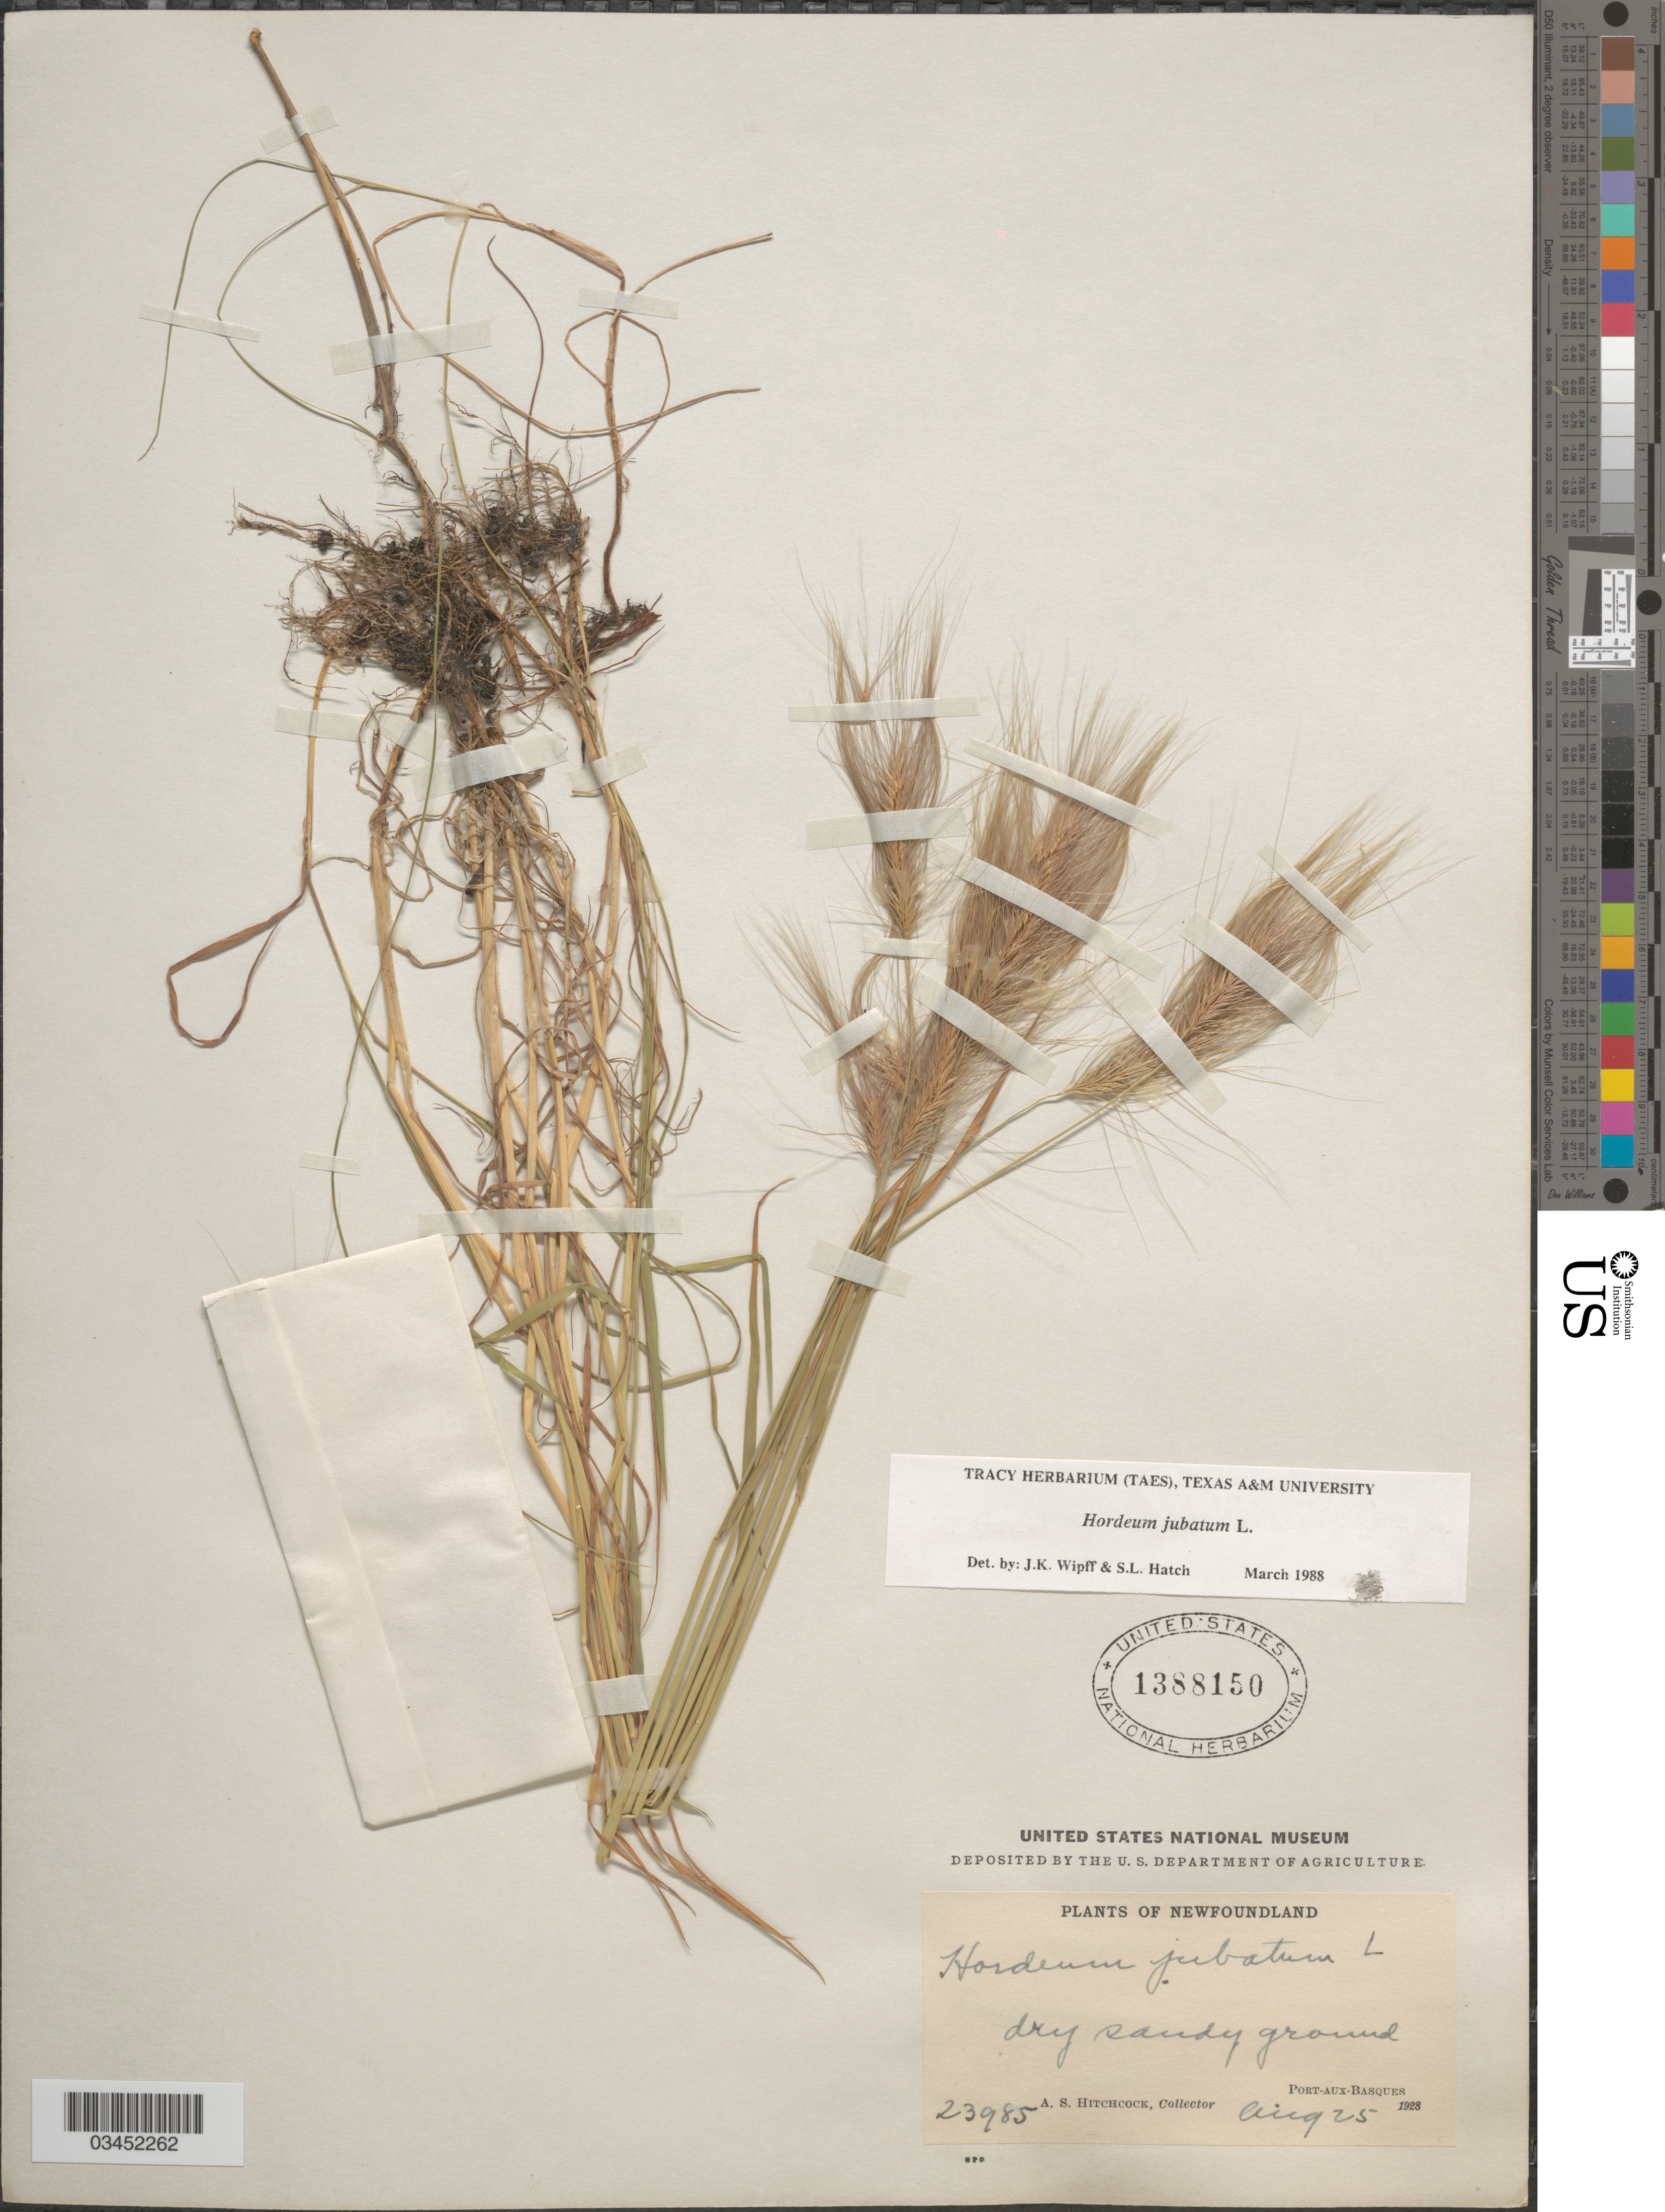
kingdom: Plantae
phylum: Tracheophyta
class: Liliopsida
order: Poales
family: Poaceae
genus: Hordeum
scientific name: Hordeum jubatum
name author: L.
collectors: A. S. Hitchcock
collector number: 23985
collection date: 1928-08-25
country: Canada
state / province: Newfoundland and Labrador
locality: Dry sandy ground. Port-aux-Basques.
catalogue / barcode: US 1388150